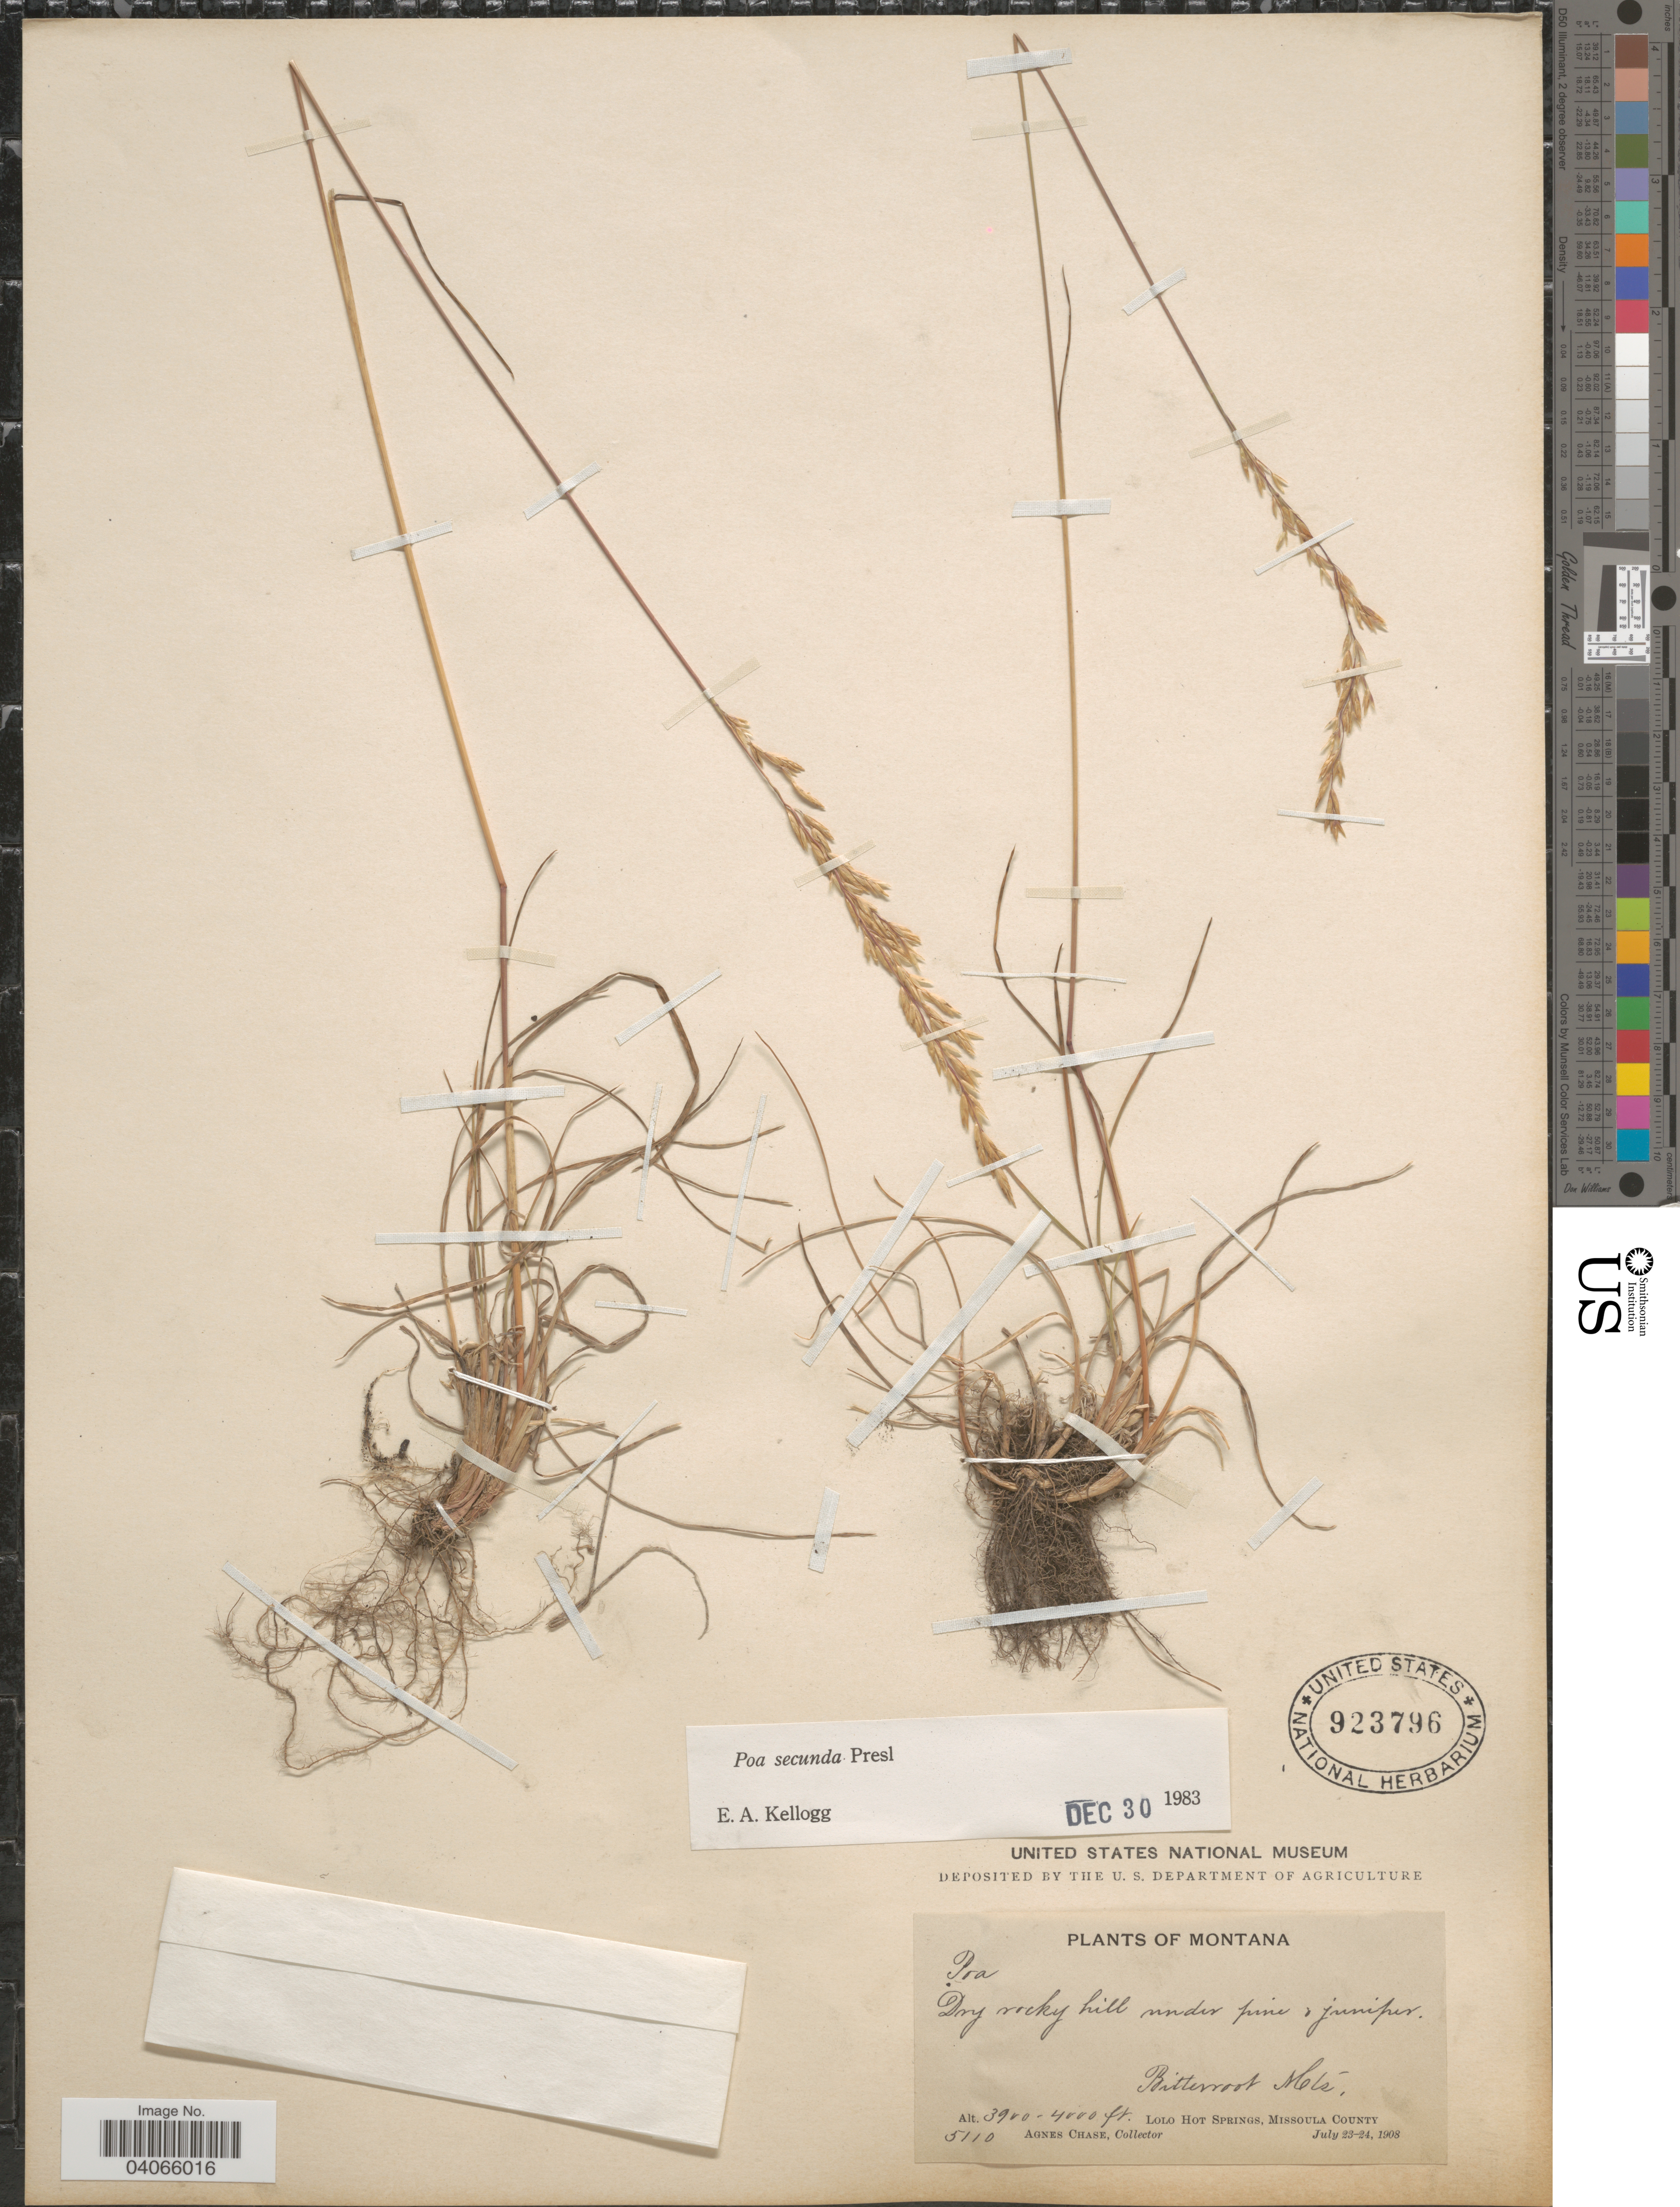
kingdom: Plantae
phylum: Tracheophyta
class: Liliopsida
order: Poales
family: Poaceae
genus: Poa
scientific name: Poa secunda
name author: J. Presl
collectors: A. Chase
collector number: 5110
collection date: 1908-07-23/1908-07-24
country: United States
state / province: Montana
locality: Bitterroot Mts. Lolo Hot Springs, Missoula County.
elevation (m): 1189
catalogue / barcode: US 923796